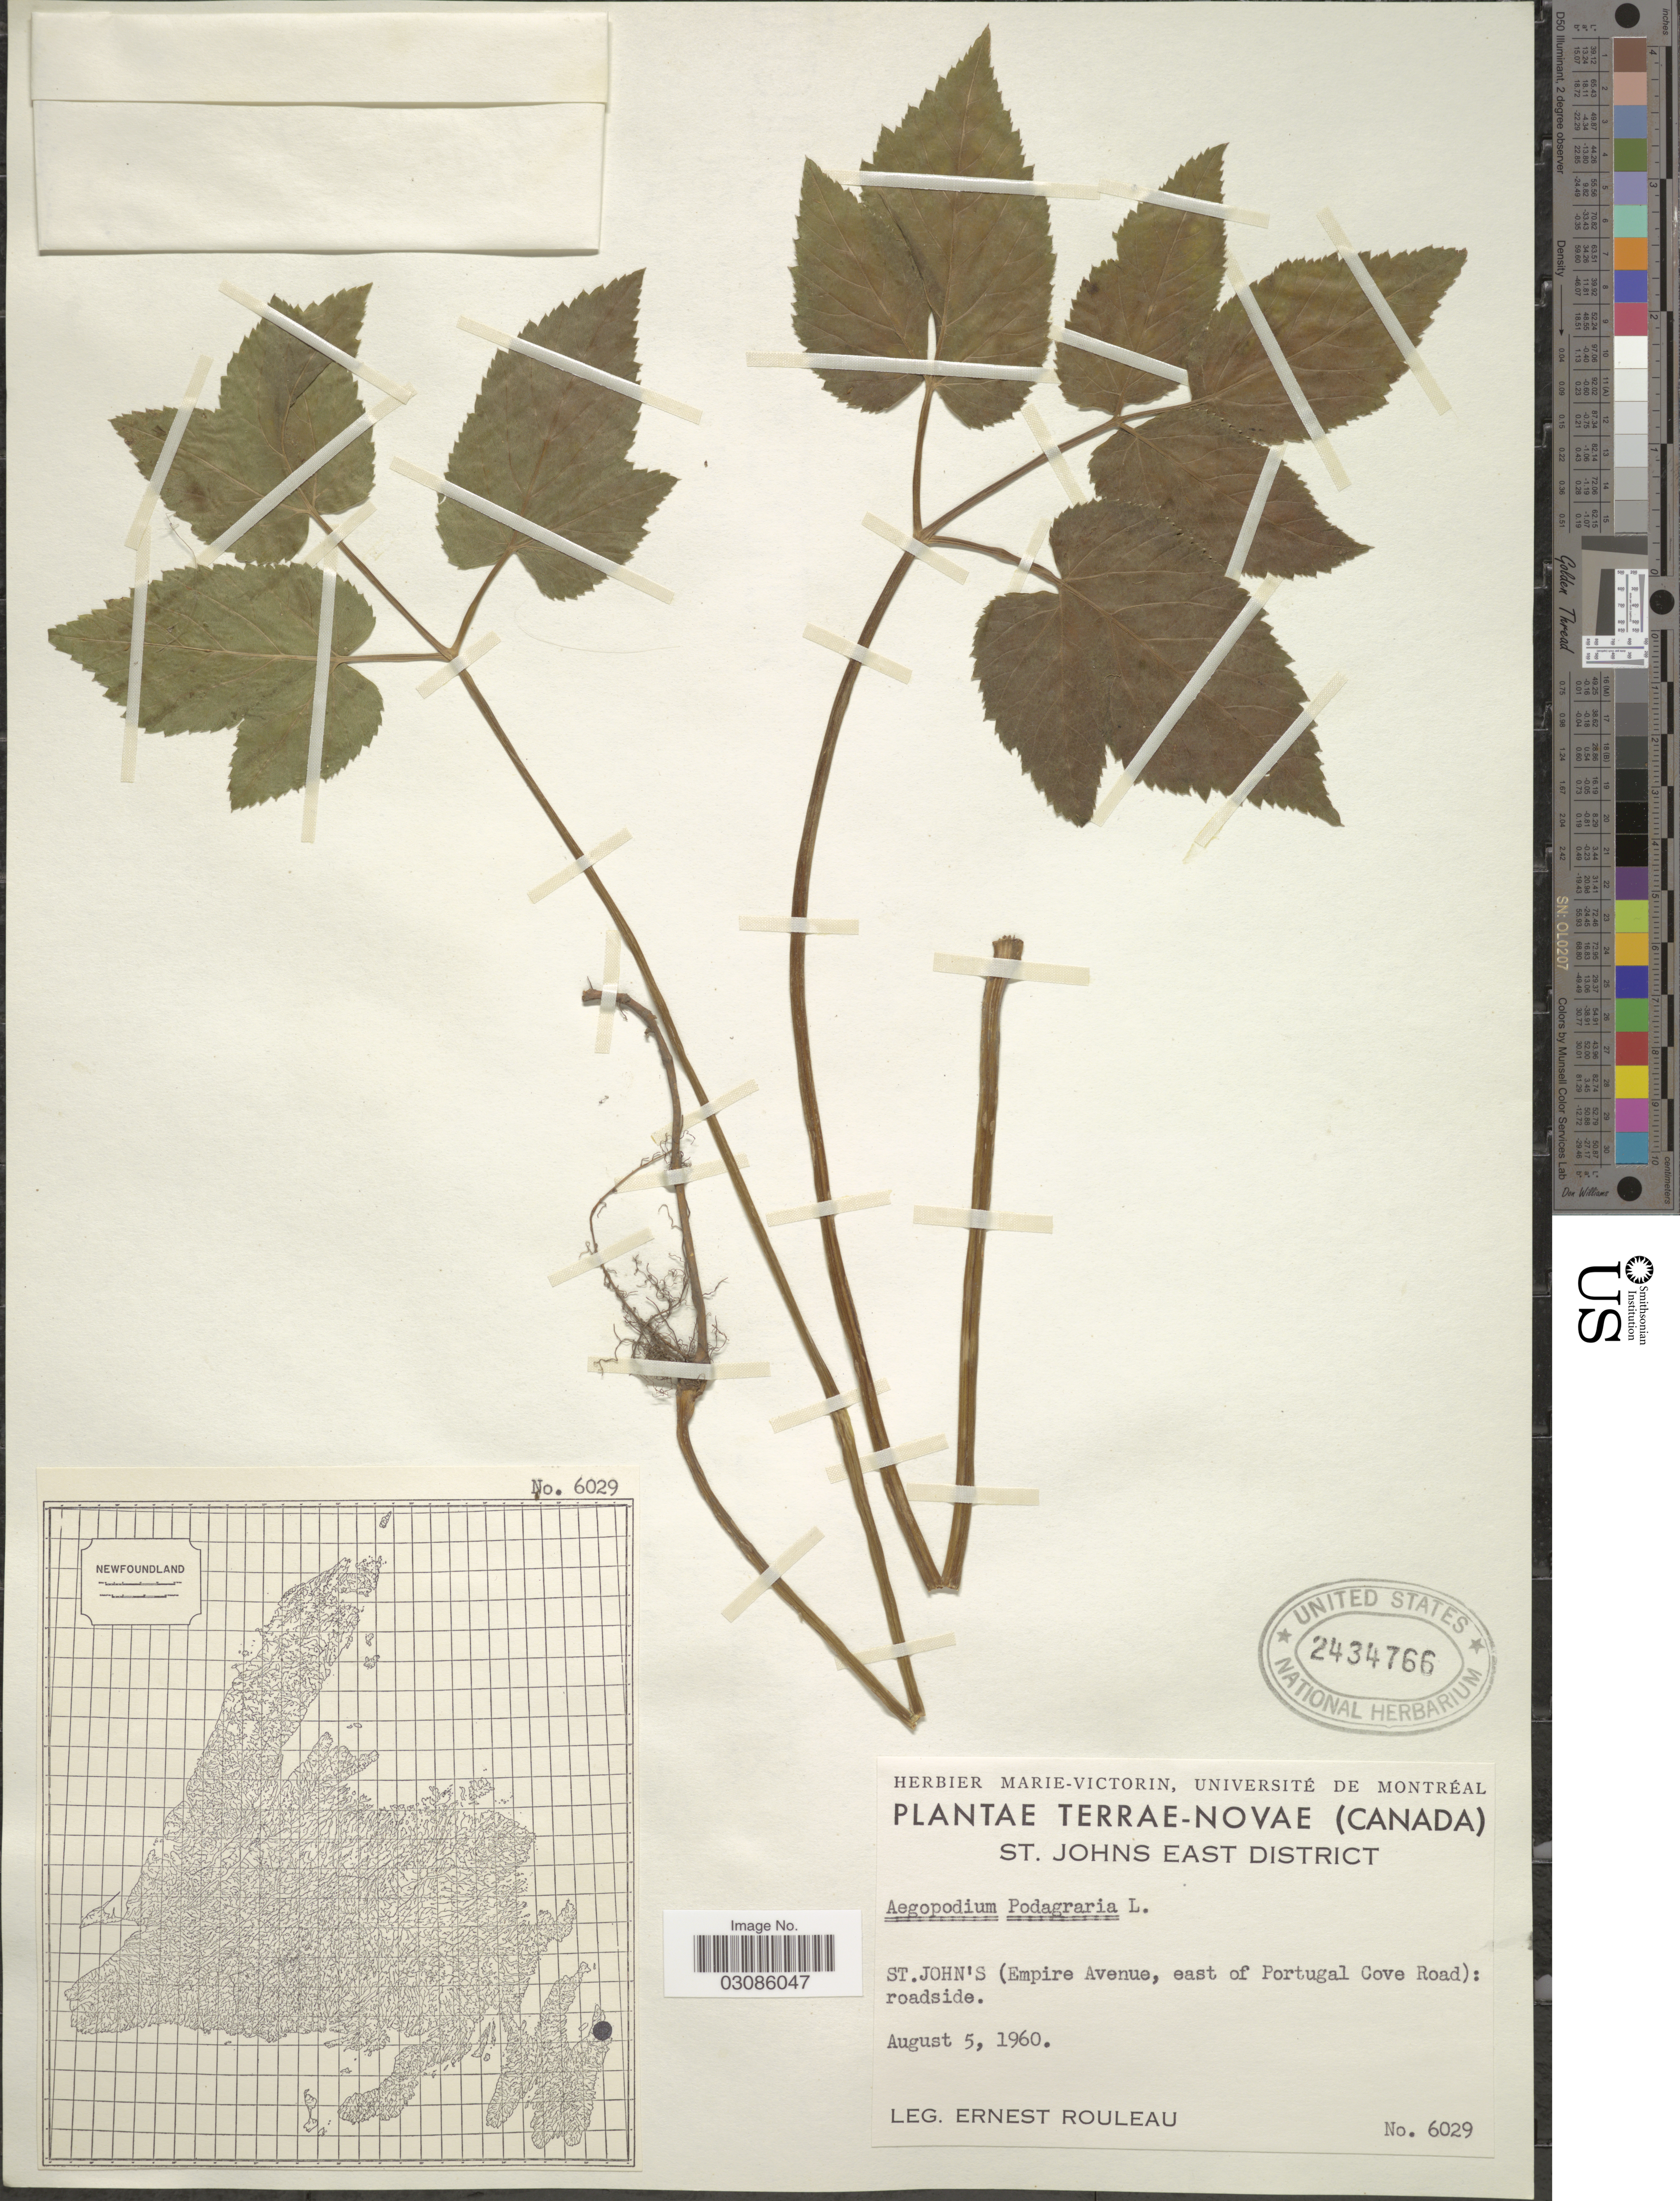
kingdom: Plantae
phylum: Tracheophyta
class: Magnoliopsida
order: Apiales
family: Apiaceae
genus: Aegopodium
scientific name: Aegopodium podagraria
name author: L.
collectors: E. Rouleau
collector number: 6029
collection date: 1960-08-05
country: Canada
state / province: Newfoundland and Labrador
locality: Terrae-Novae, St. Johns East District, St. John's (Empire Avenue, east of Portugal Cove Road): roadside.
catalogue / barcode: US 2434766